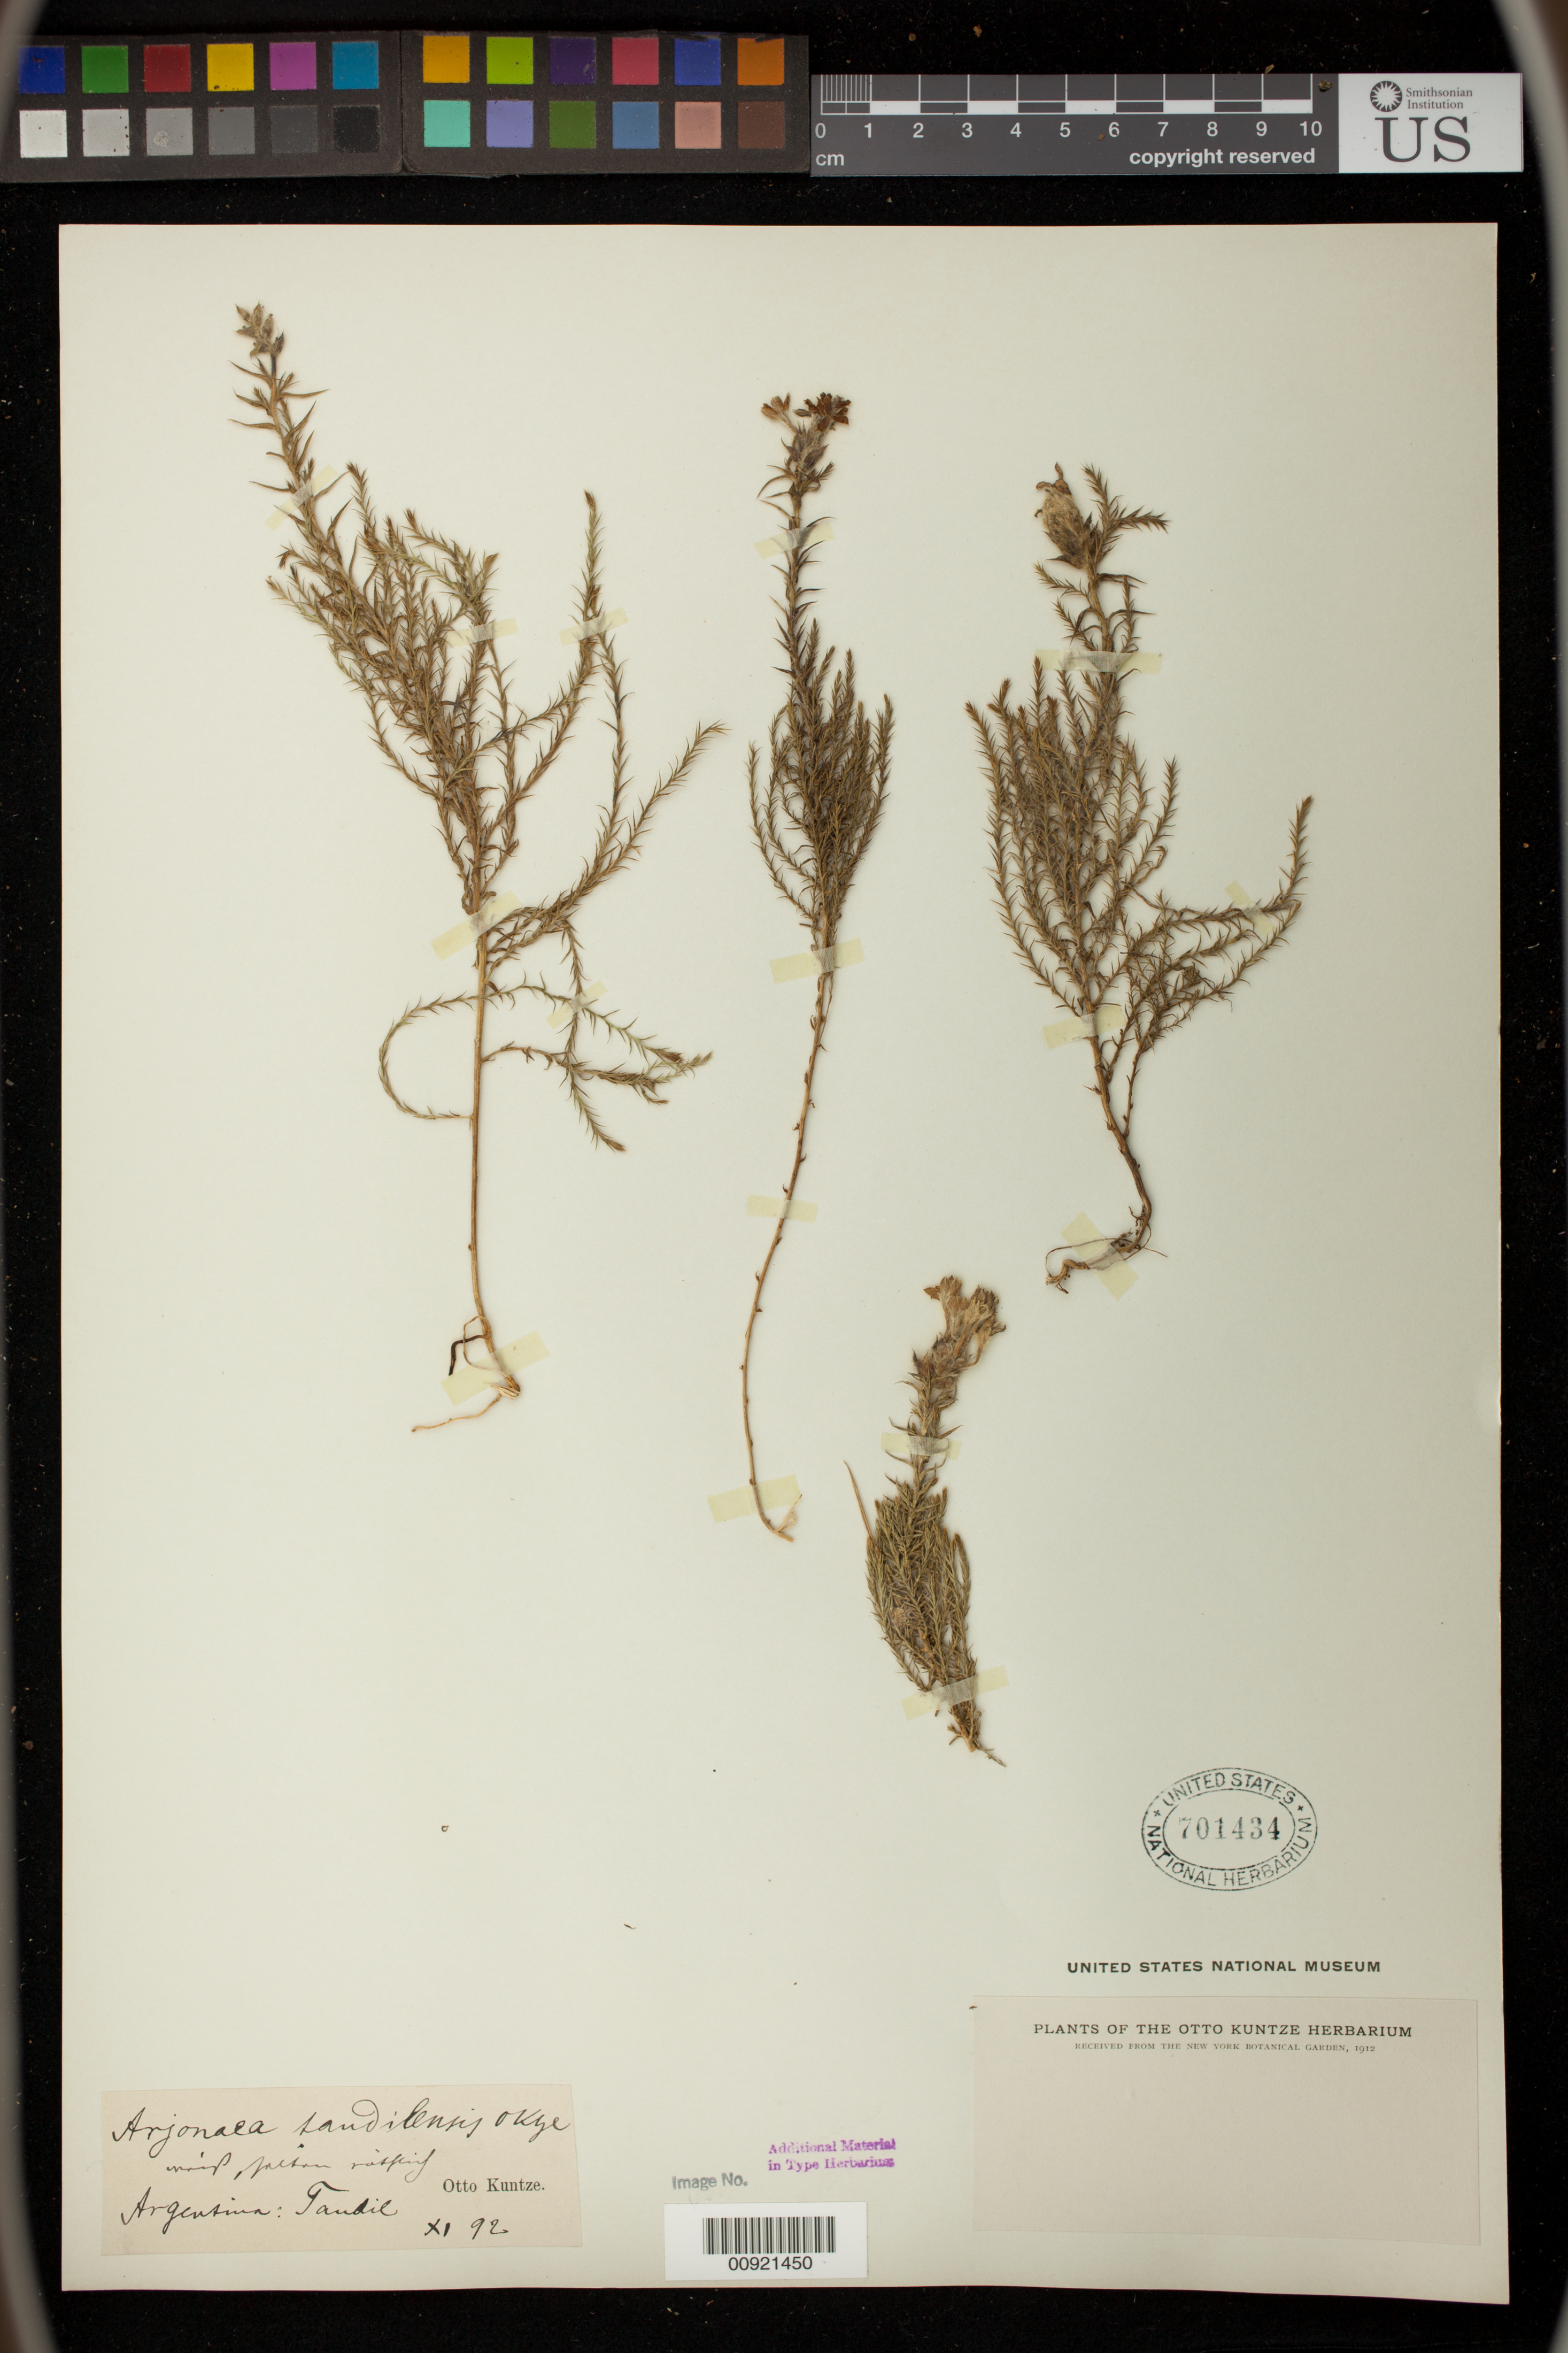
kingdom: Plantae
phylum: Tracheophyta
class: Magnoliopsida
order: Santalales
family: Schoepfiaceae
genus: Arjona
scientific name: Arjona tandilensis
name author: Kuntze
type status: Type Collection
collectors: C.E.O. Kuntze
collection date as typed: Nov 1892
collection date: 1892-11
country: Argentina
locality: Sierra de Tandil.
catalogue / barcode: US 701434